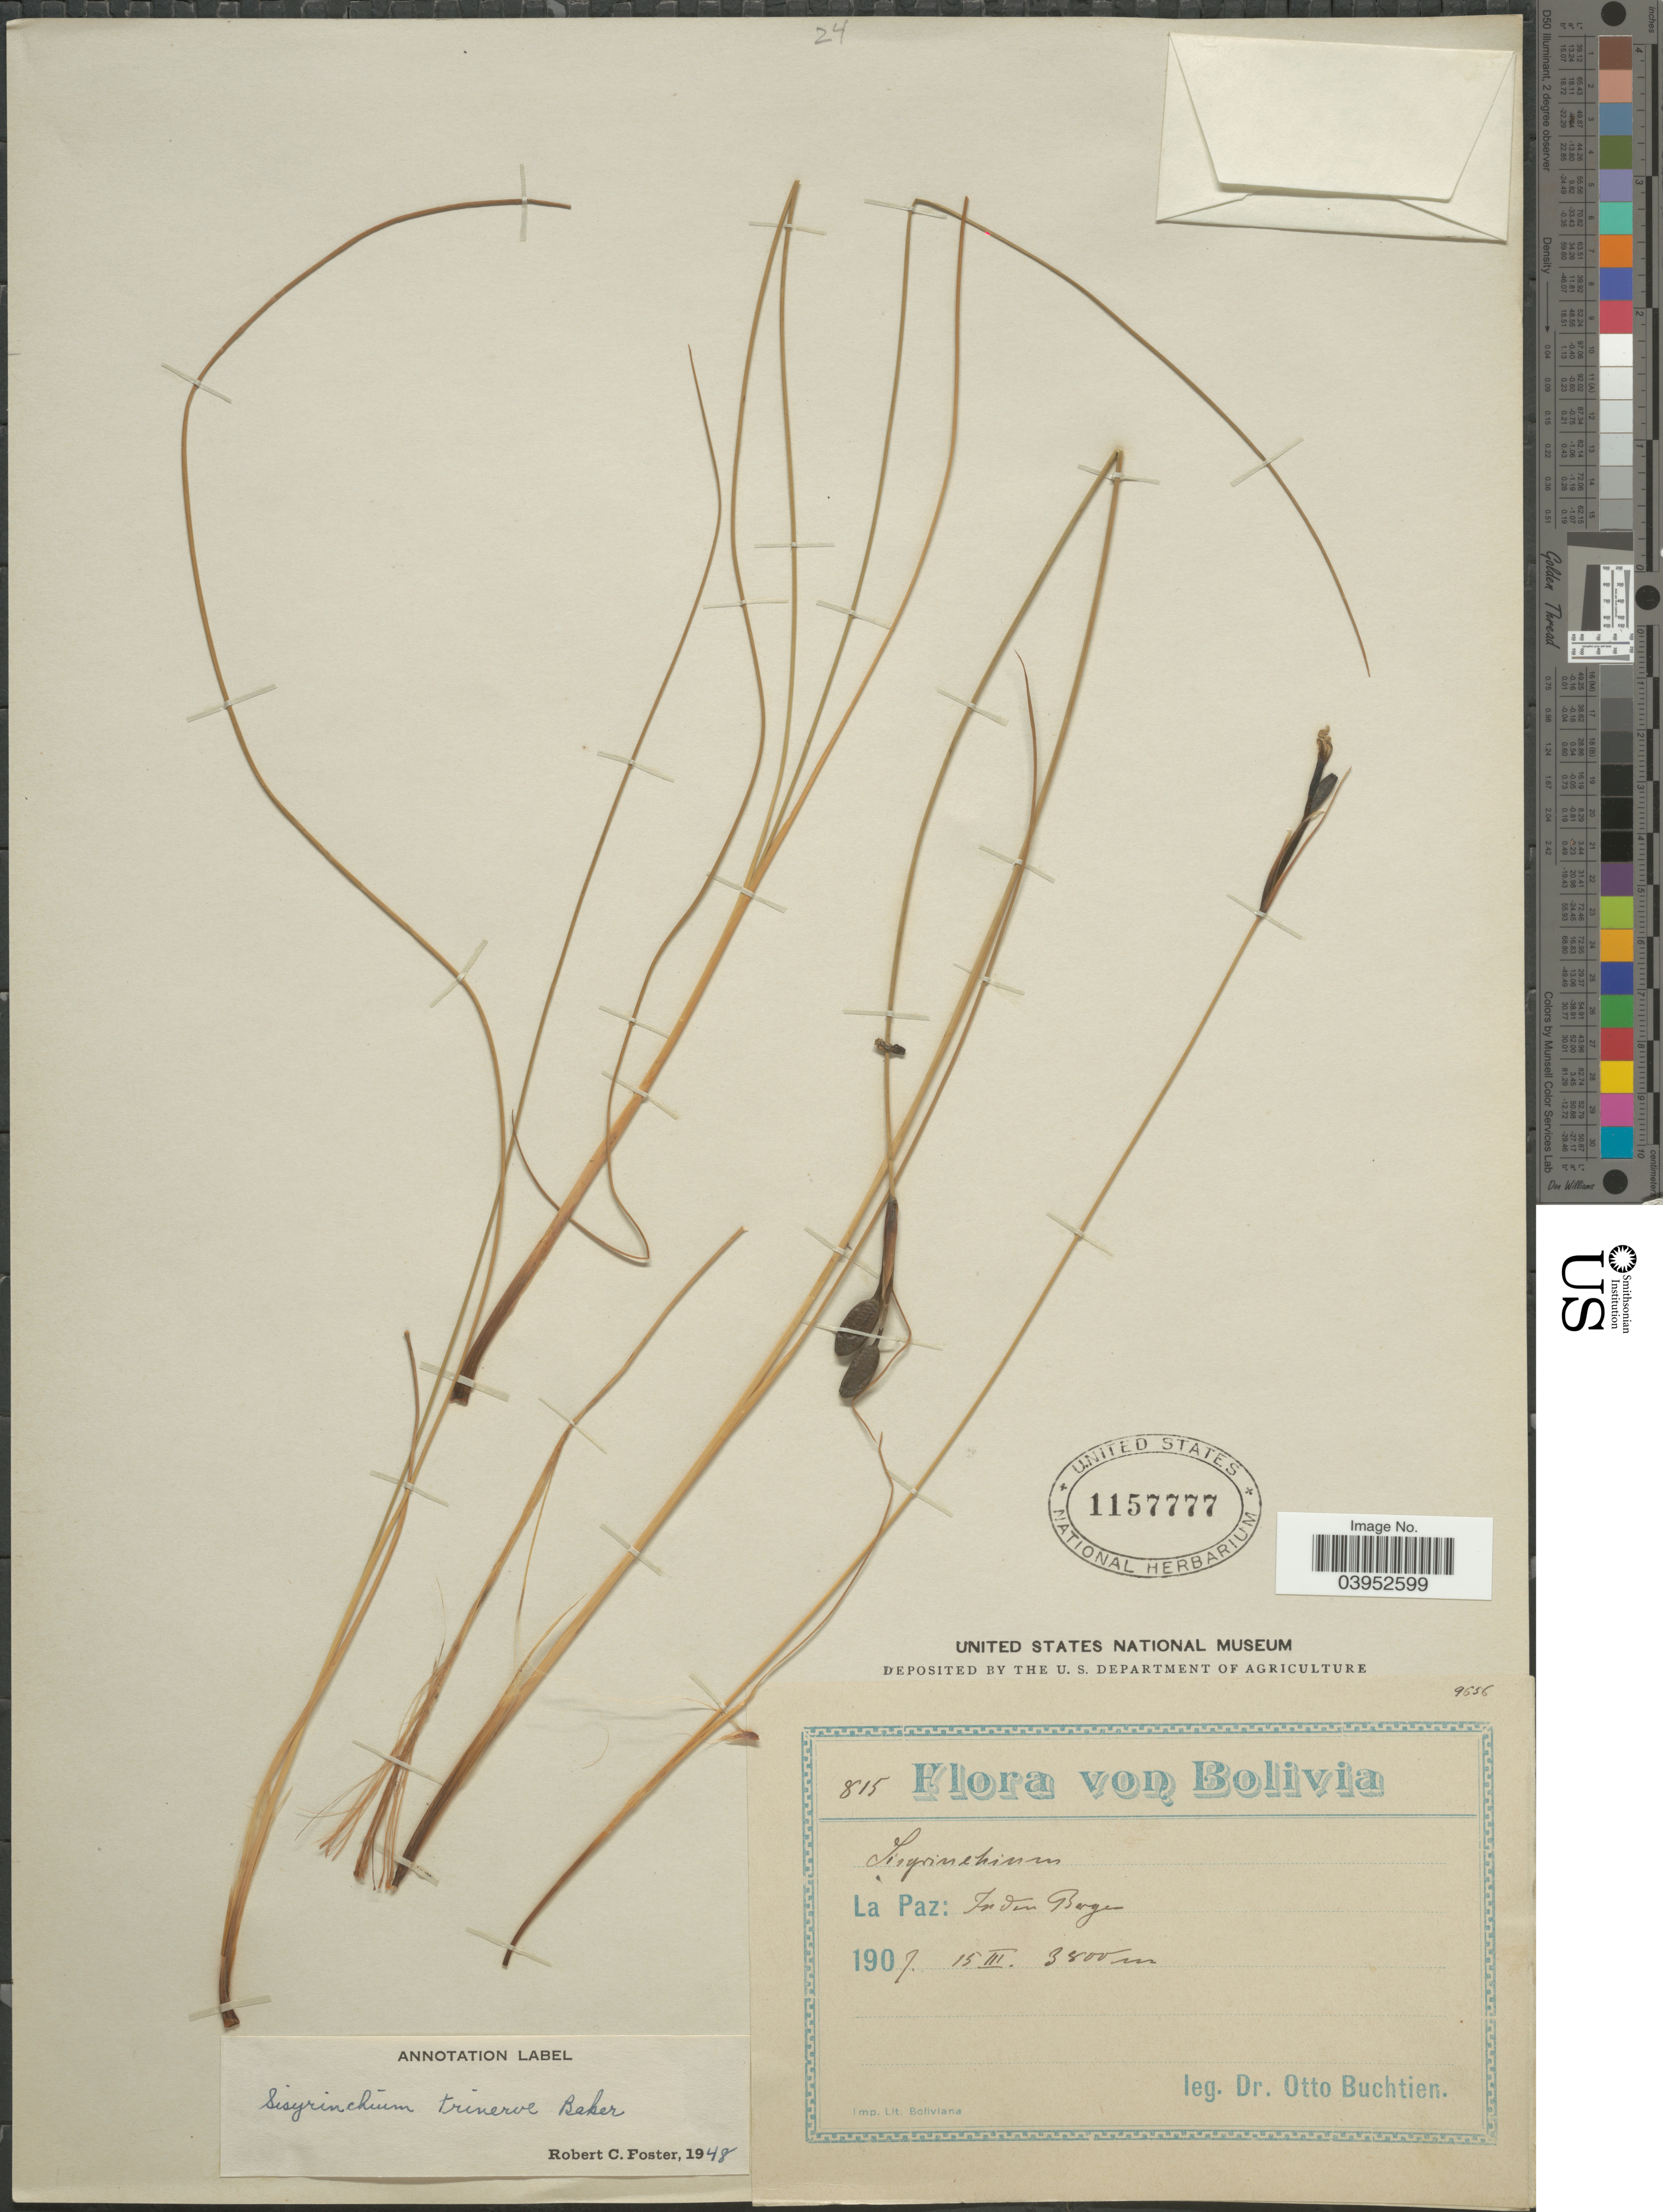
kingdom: Plantae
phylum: Tracheophyta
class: Liliopsida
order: Asparagales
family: Iridaceae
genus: Sisyrinchium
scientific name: Sisyrinchium trinerve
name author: Baker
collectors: O. Buchtien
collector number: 815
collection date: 1907-03-15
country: Bolivia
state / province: La Paz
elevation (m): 3800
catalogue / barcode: US 1157777